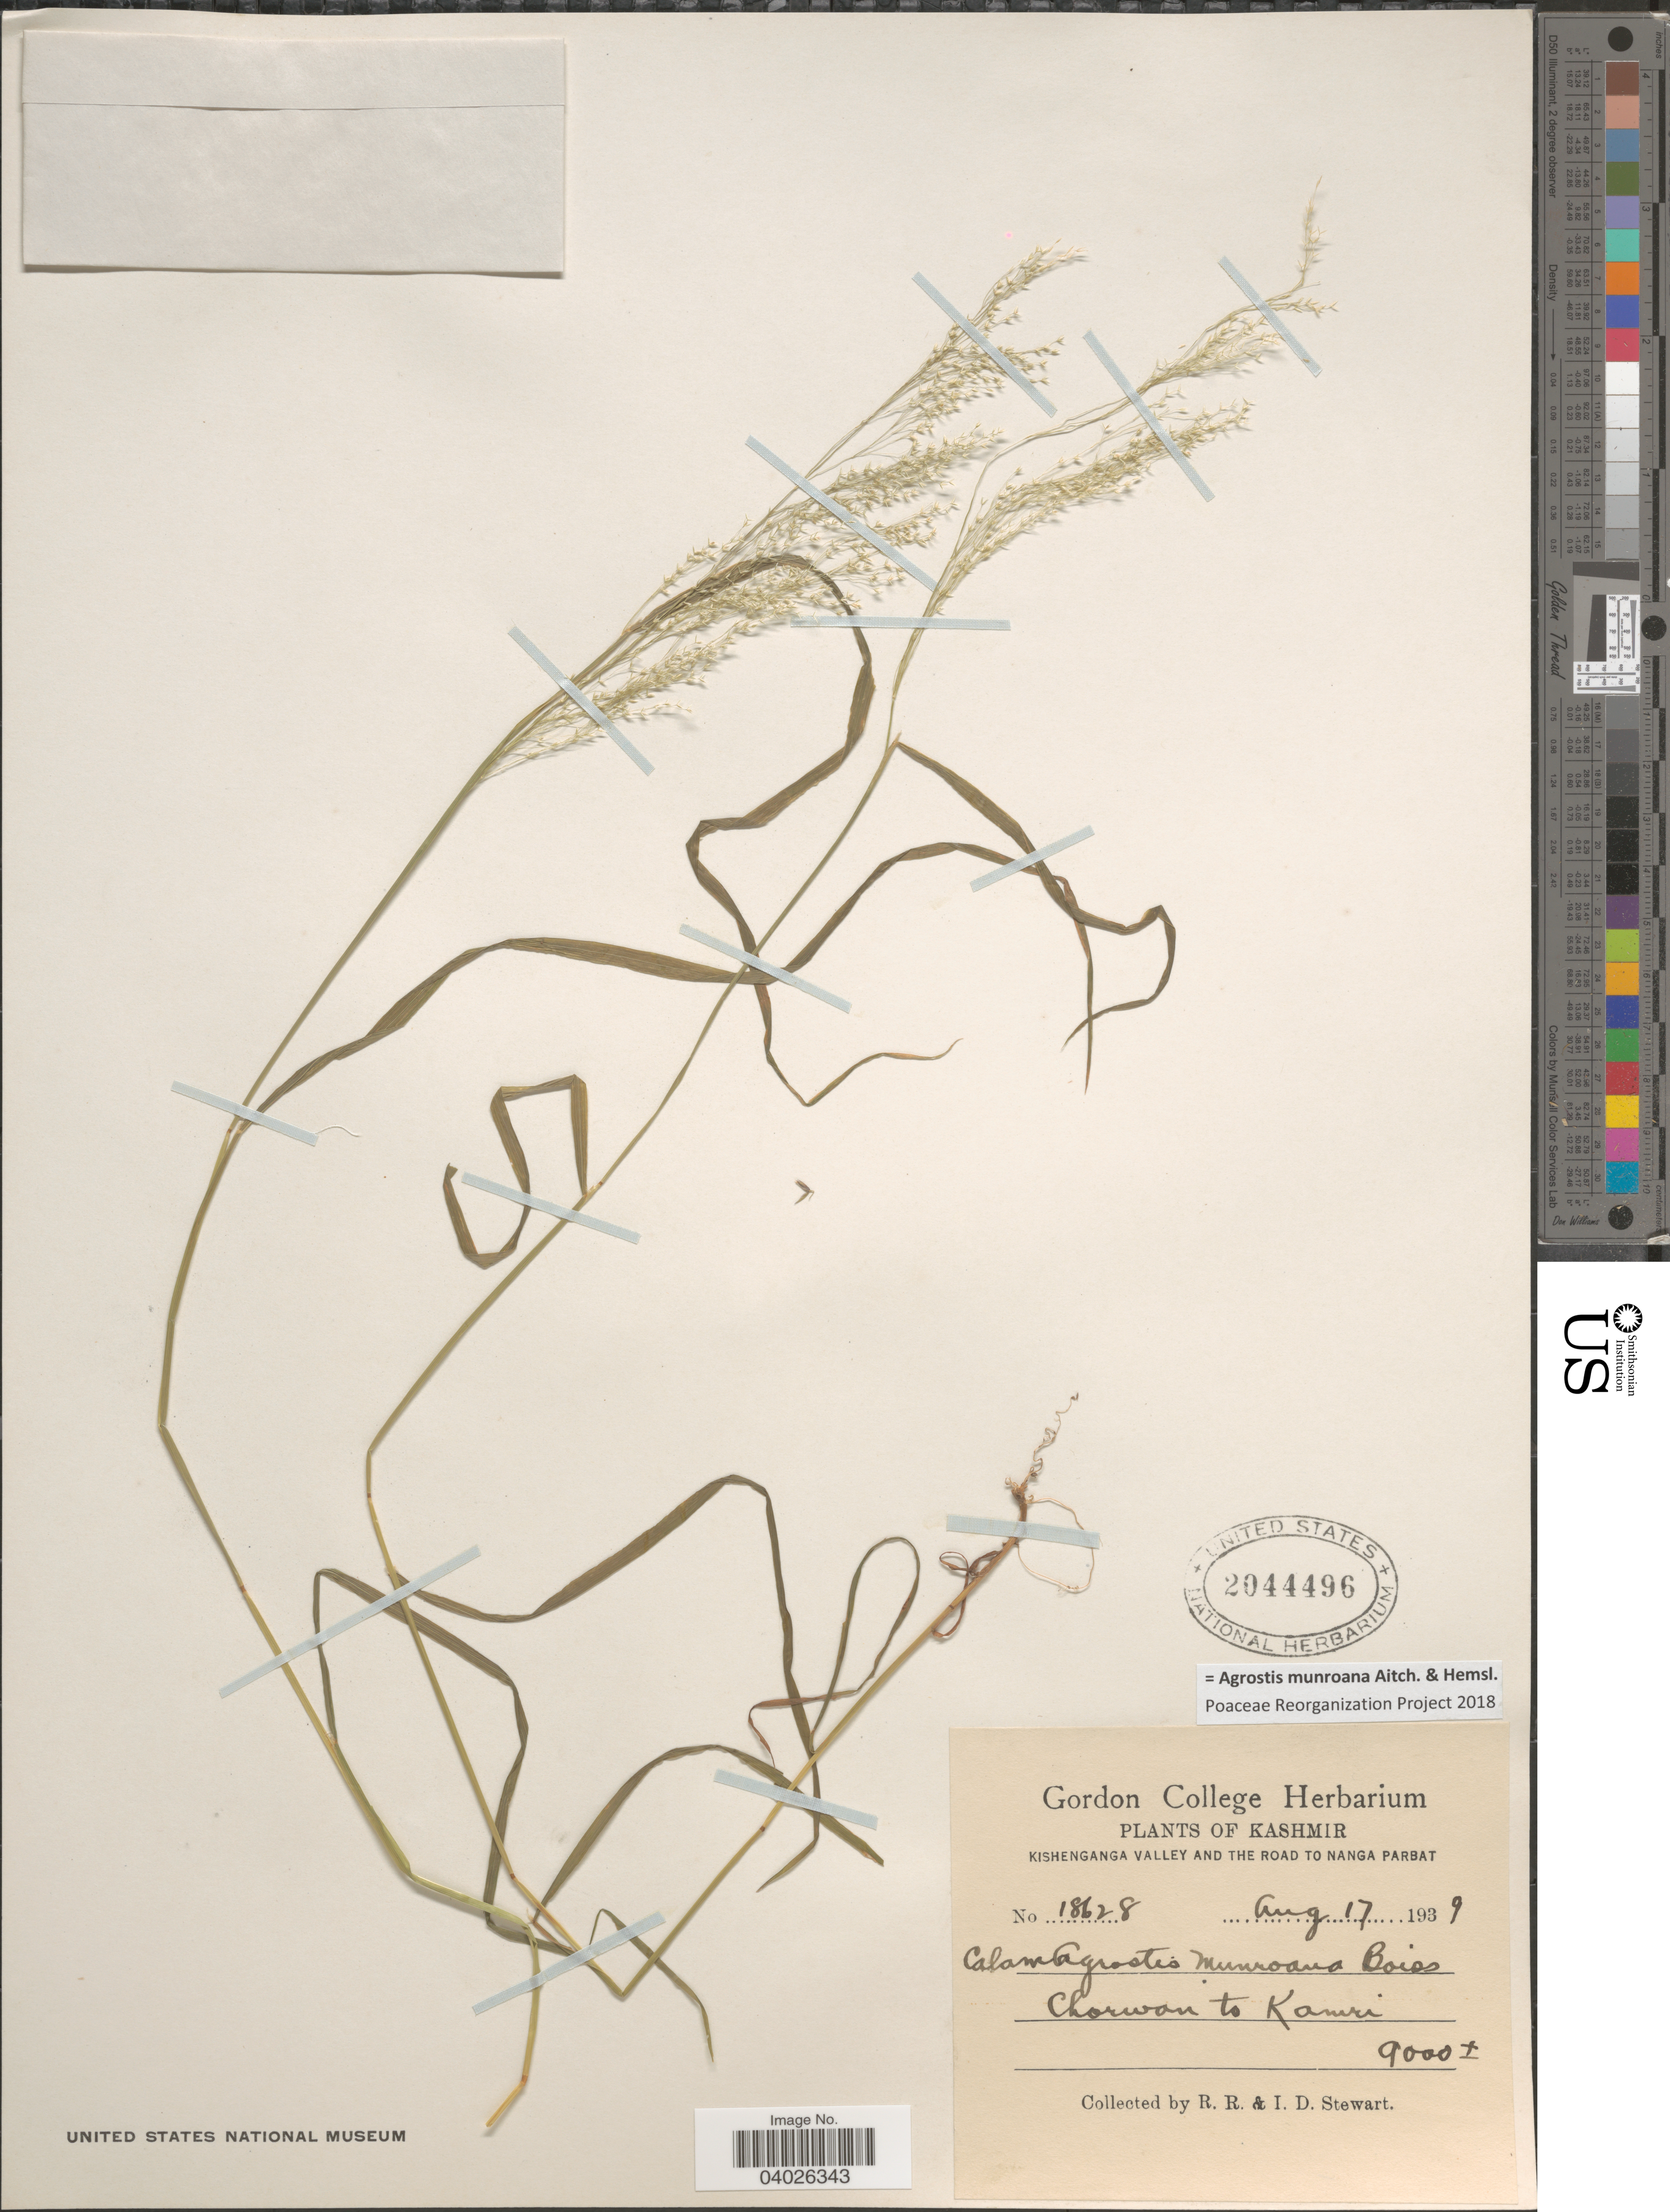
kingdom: Plantae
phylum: Tracheophyta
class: Liliopsida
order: Poales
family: Poaceae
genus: Agrostis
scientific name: Agrostis munroana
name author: Aitch. & Hemsl.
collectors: R. Stewart & I. Stewart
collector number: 18628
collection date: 1939-08-17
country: India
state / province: Jammu and Kashmir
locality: Kashmir. Kishenganga Valley and the road to Nanga Parbat. Chorwan to Kamri.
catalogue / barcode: US 2044496